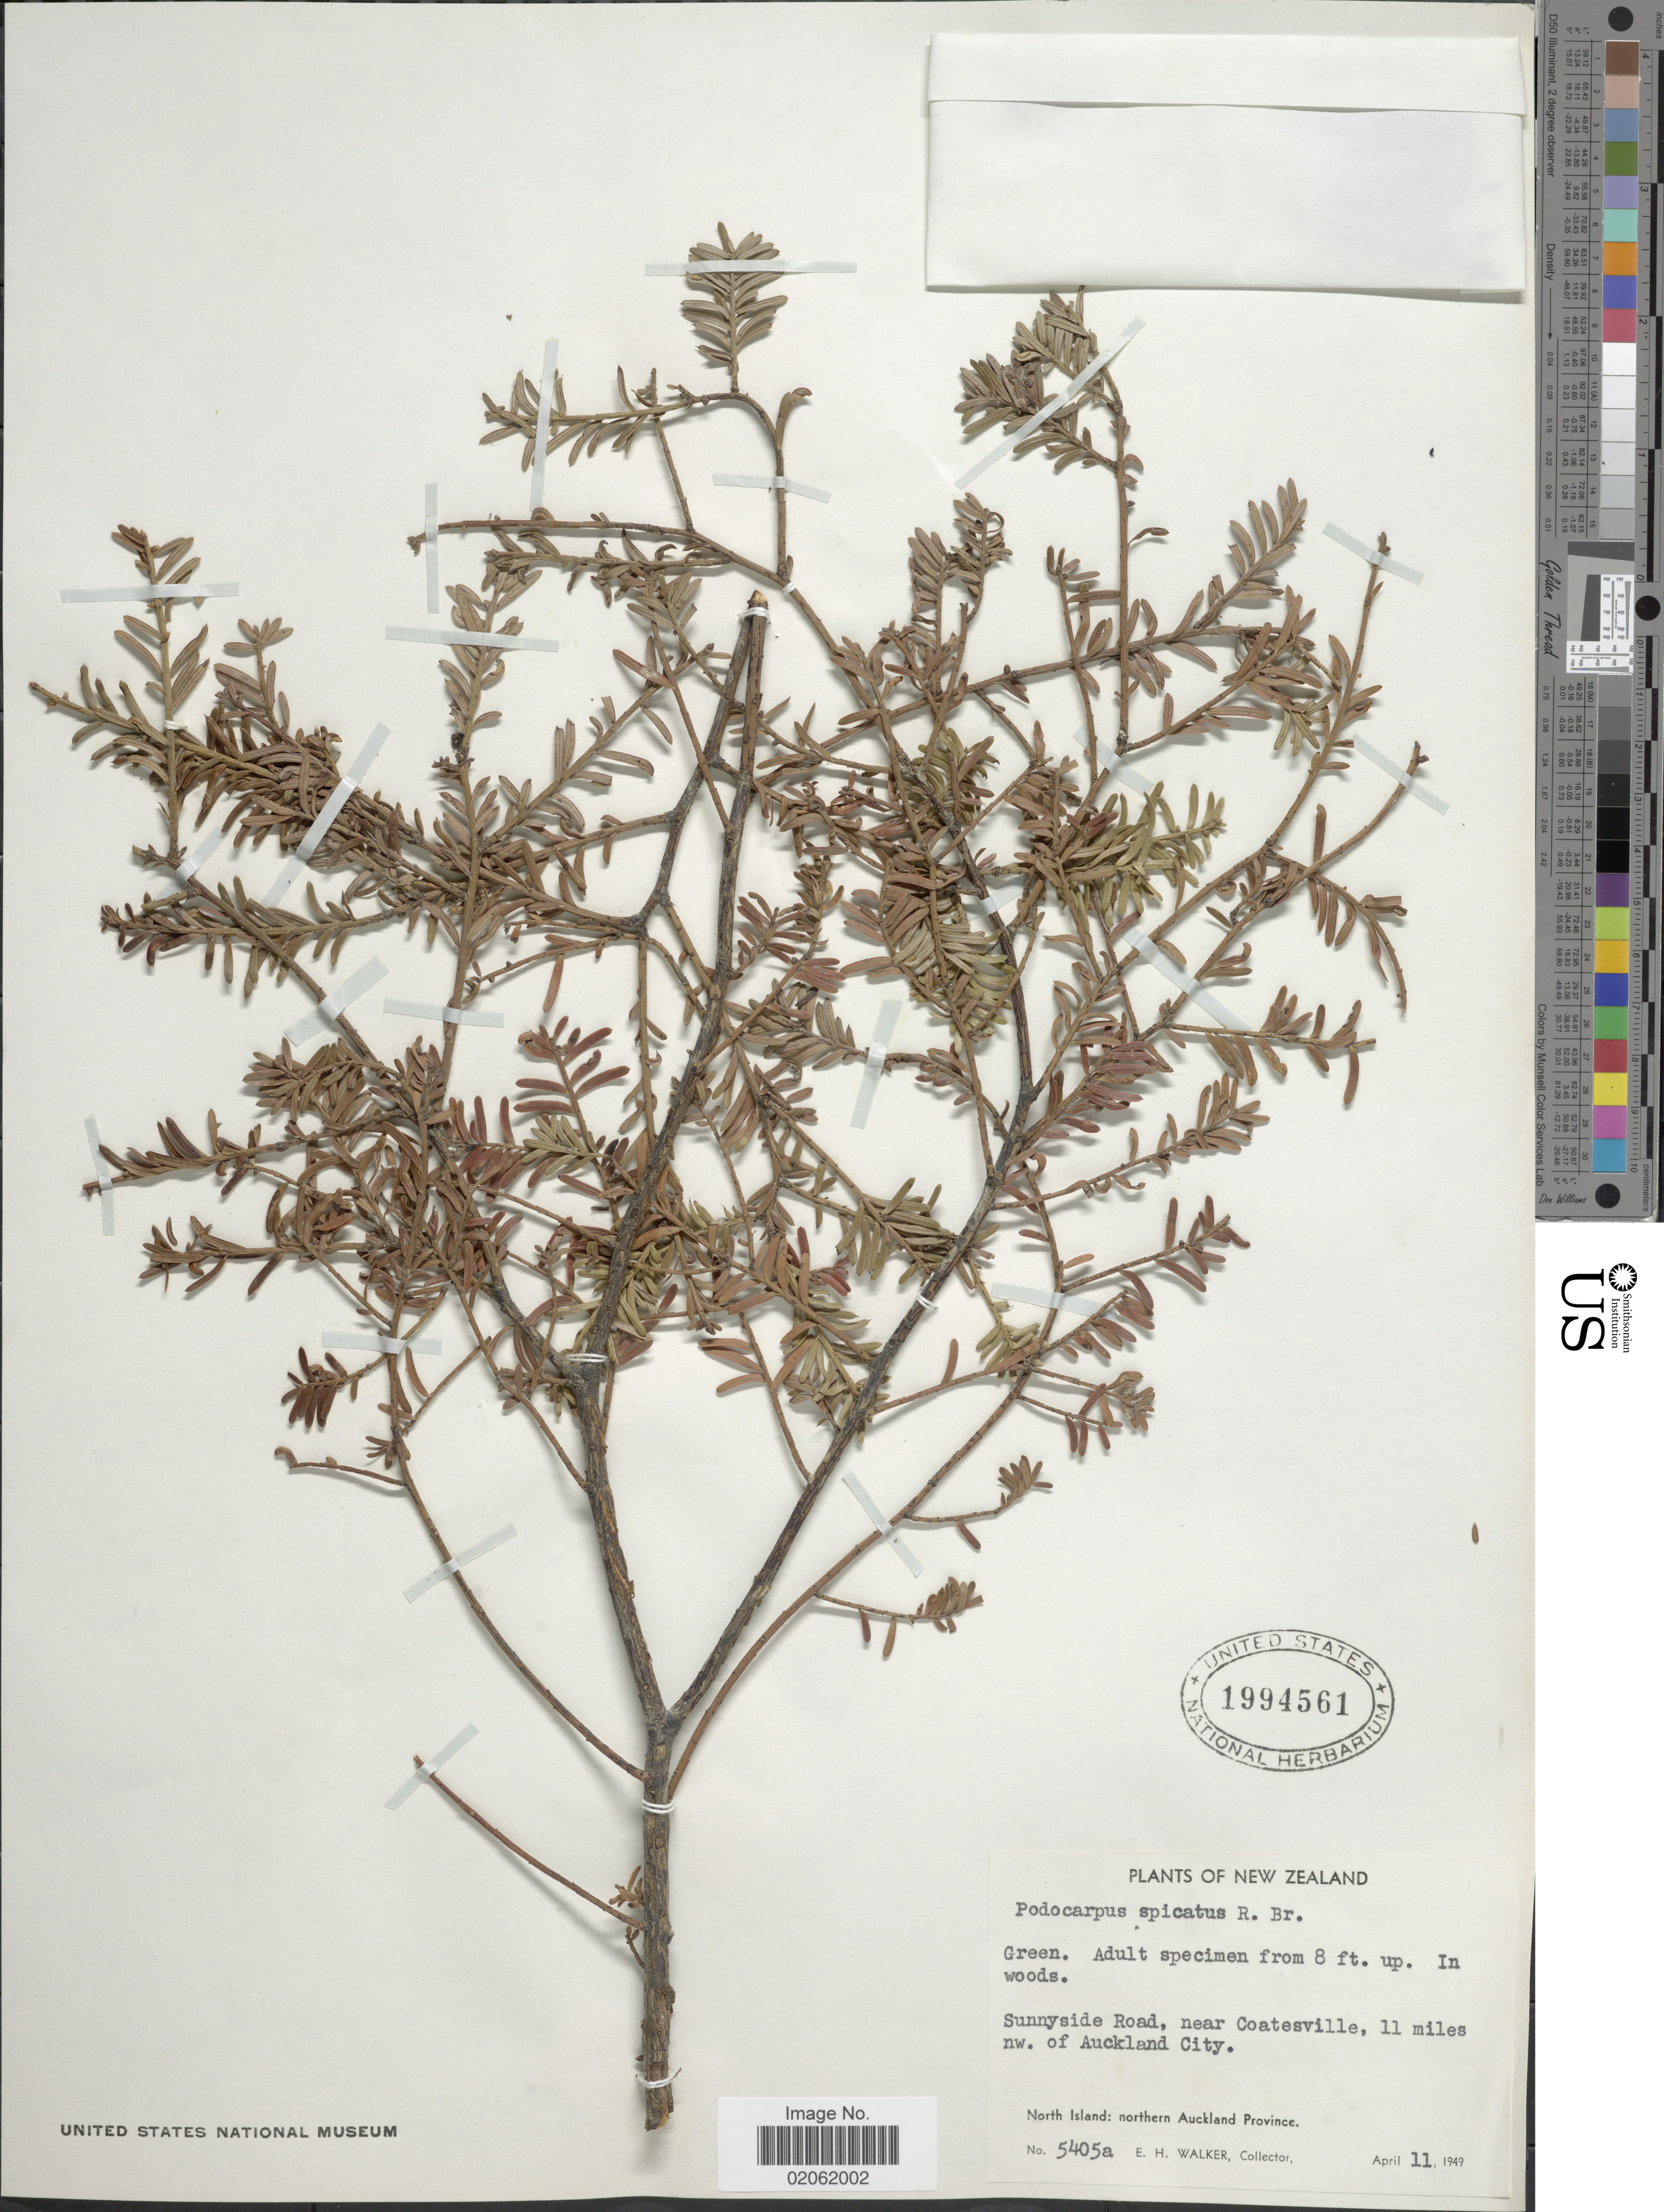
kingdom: Plantae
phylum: Tracheophyta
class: Pinopsida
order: Pinales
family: Podocarpaceae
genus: Podocarpus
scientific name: Podocarpus spicatus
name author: R. Br.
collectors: E. H. Walker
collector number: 5405a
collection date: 1949-04-11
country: New Zealand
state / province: Auckland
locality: Sunnyside Road, near Coatesville, 11 miles nw. of Auckland City. North Island: northern Auckland Province.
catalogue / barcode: US 1994561